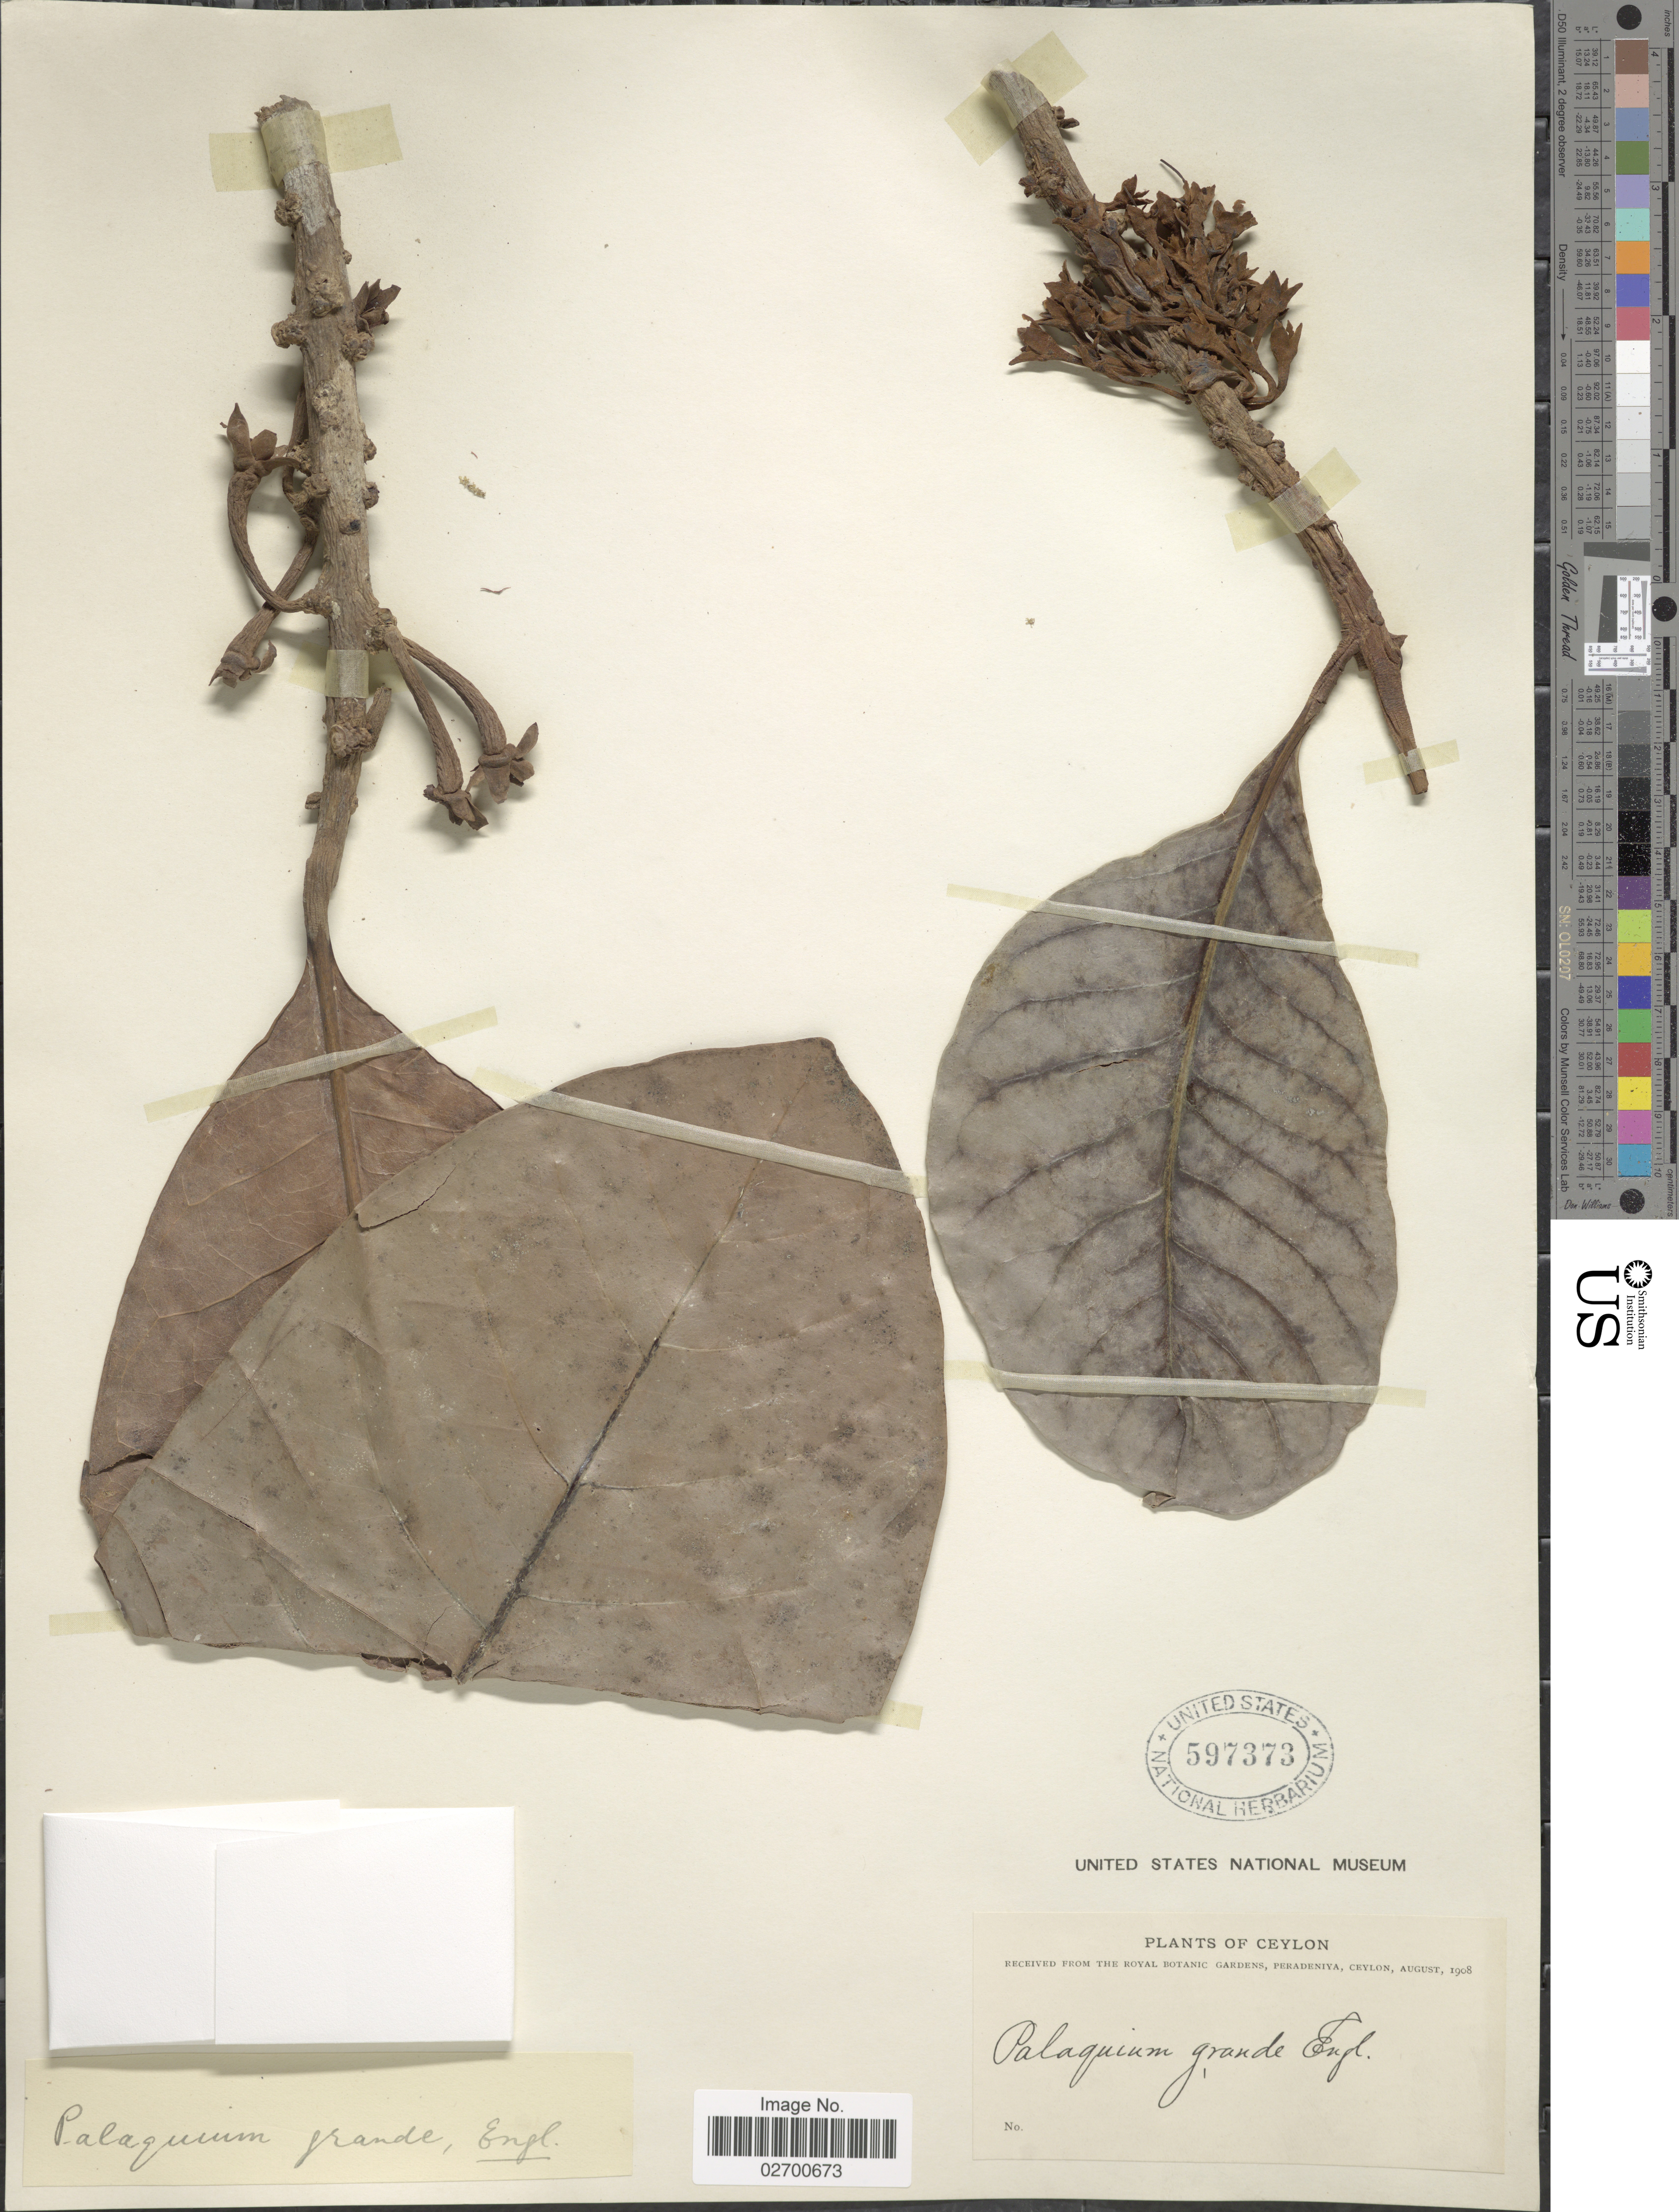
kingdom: Plantae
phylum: Tracheophyta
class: Magnoliopsida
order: Ericales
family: Sapotaceae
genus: Palaquium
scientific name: Palaquium grande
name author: (Thwaites) Engl.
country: Sri Lanka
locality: Ceylon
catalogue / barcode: US 597373